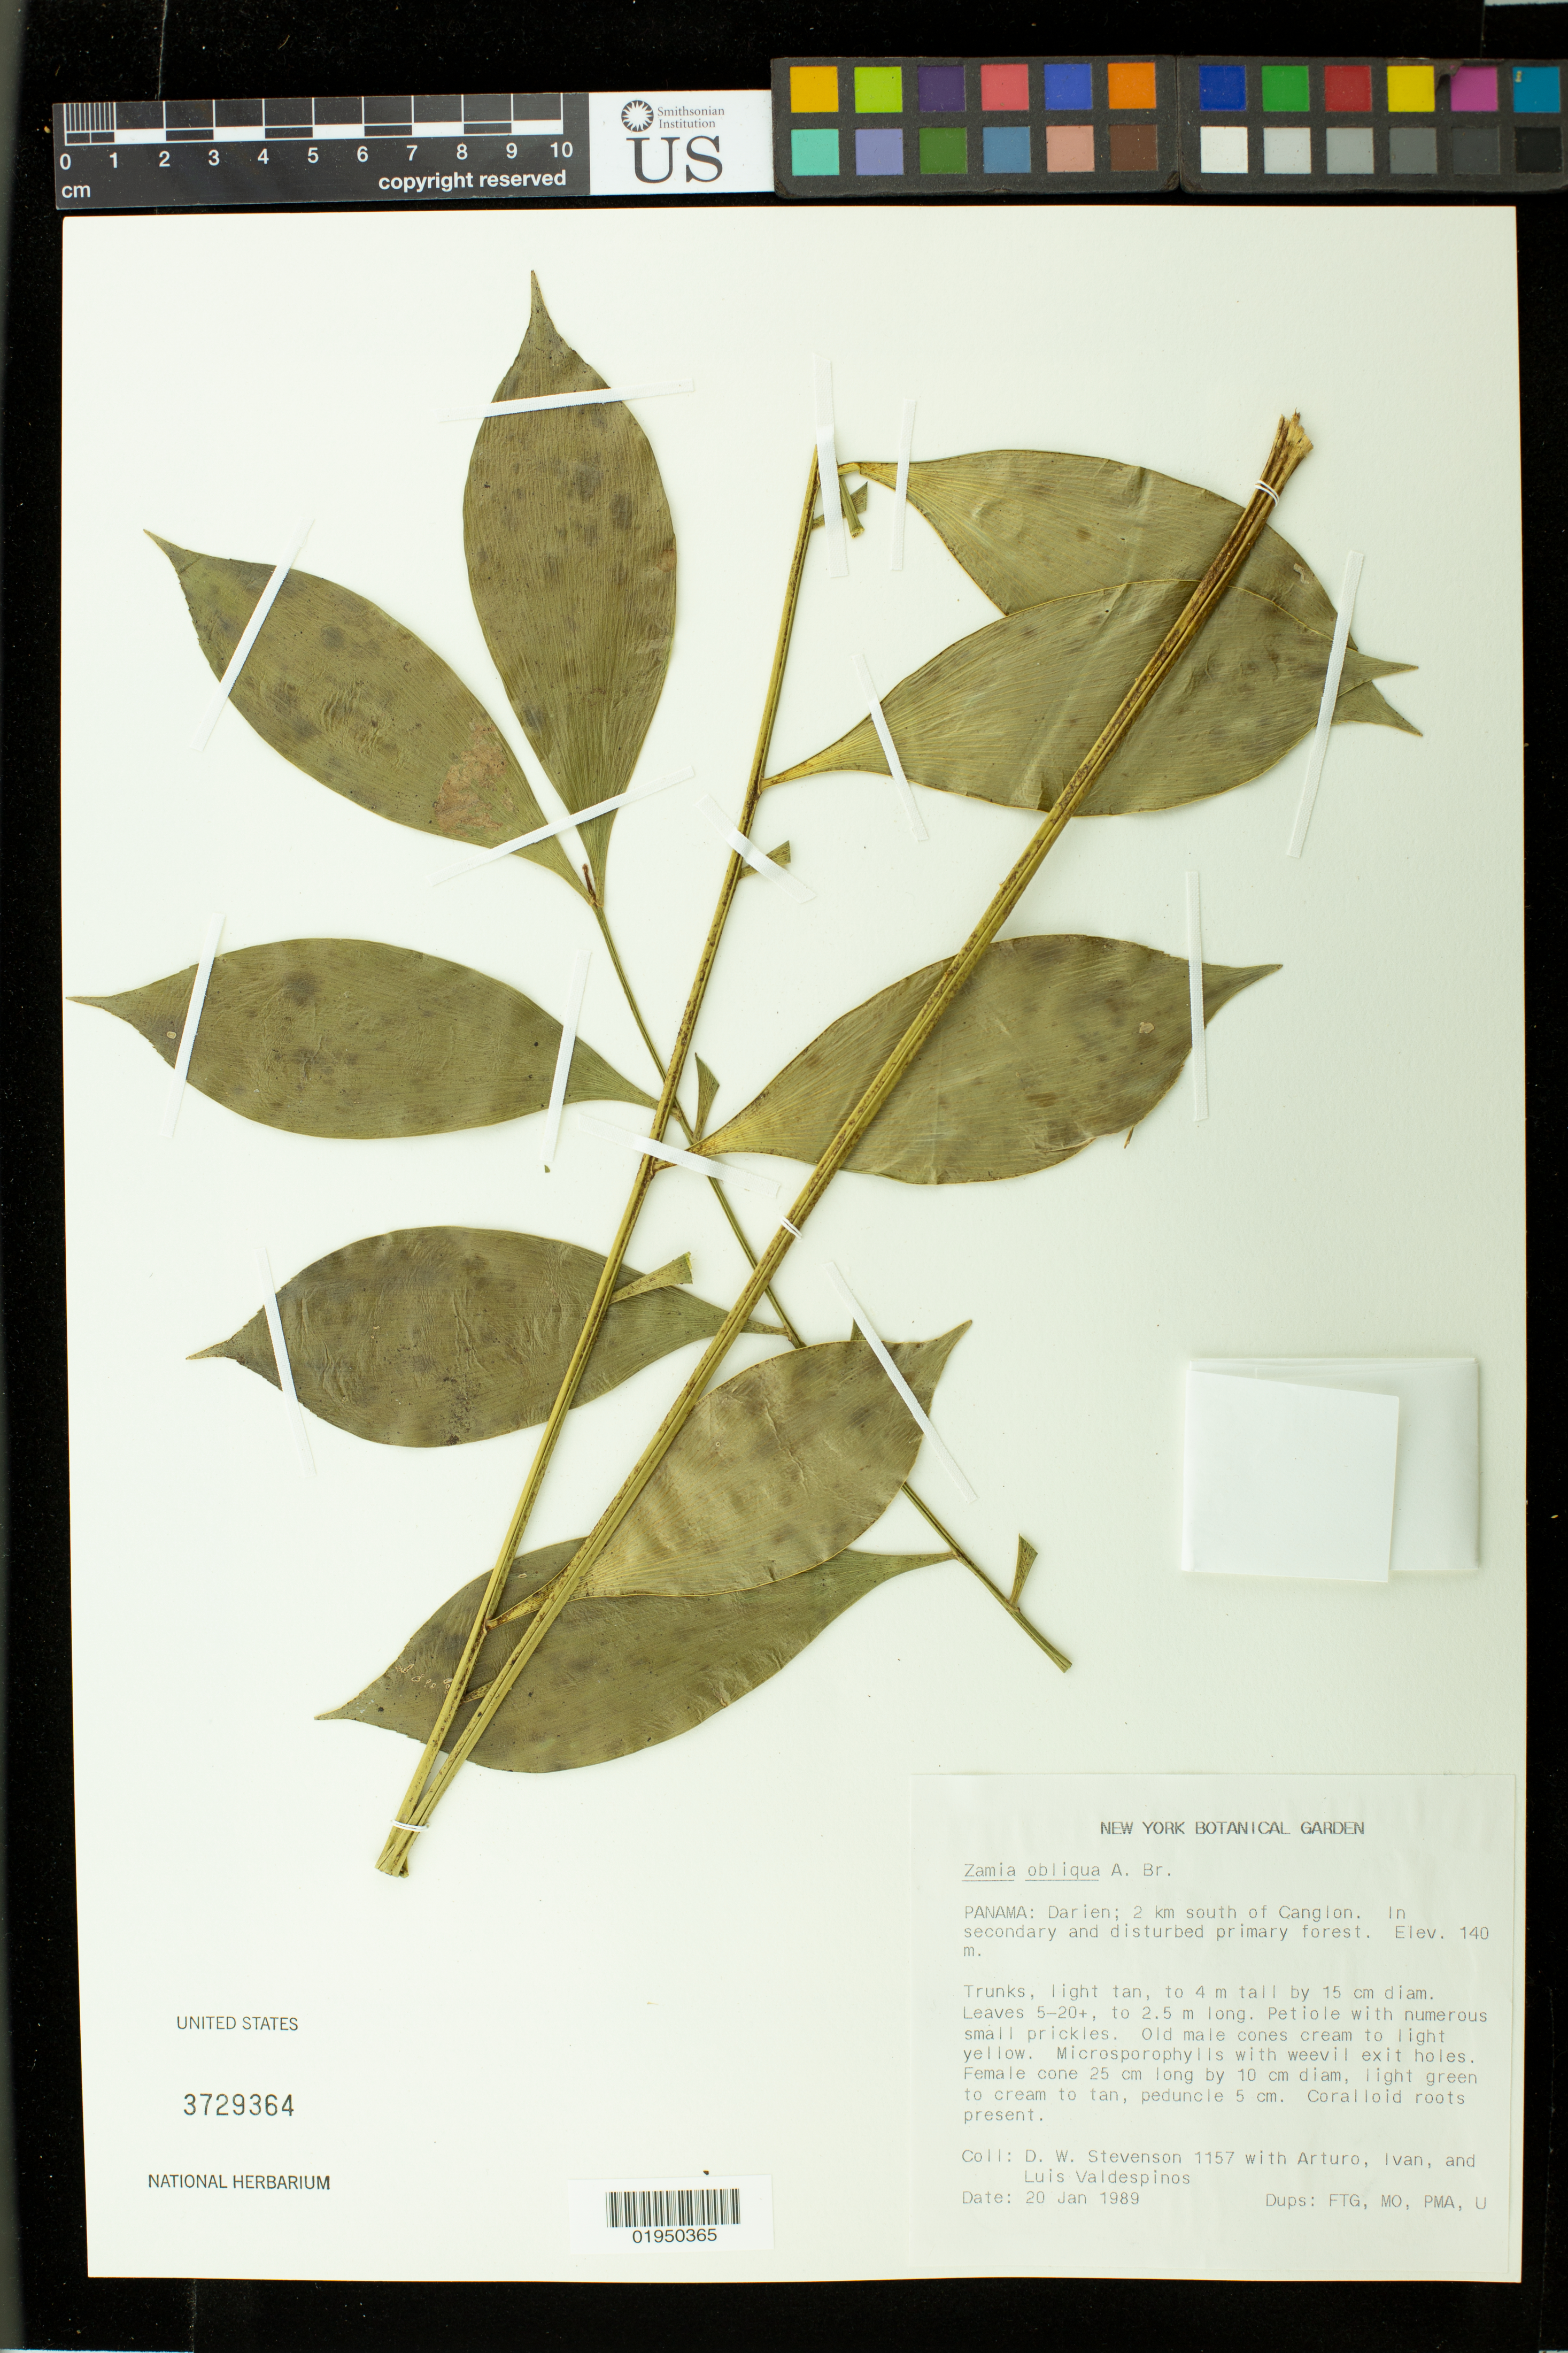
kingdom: Plantae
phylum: Tracheophyta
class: Cycadopsida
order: Cycadales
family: Zamiaceae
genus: Zamia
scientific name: Zamia obliqua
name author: A. Braun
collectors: D. W. Stevenson, I. Valdespinos, A. Valdespinos & L. Valdespinos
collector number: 1157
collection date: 1989-01-20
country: Panama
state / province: Darién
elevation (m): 140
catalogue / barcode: US 3729364